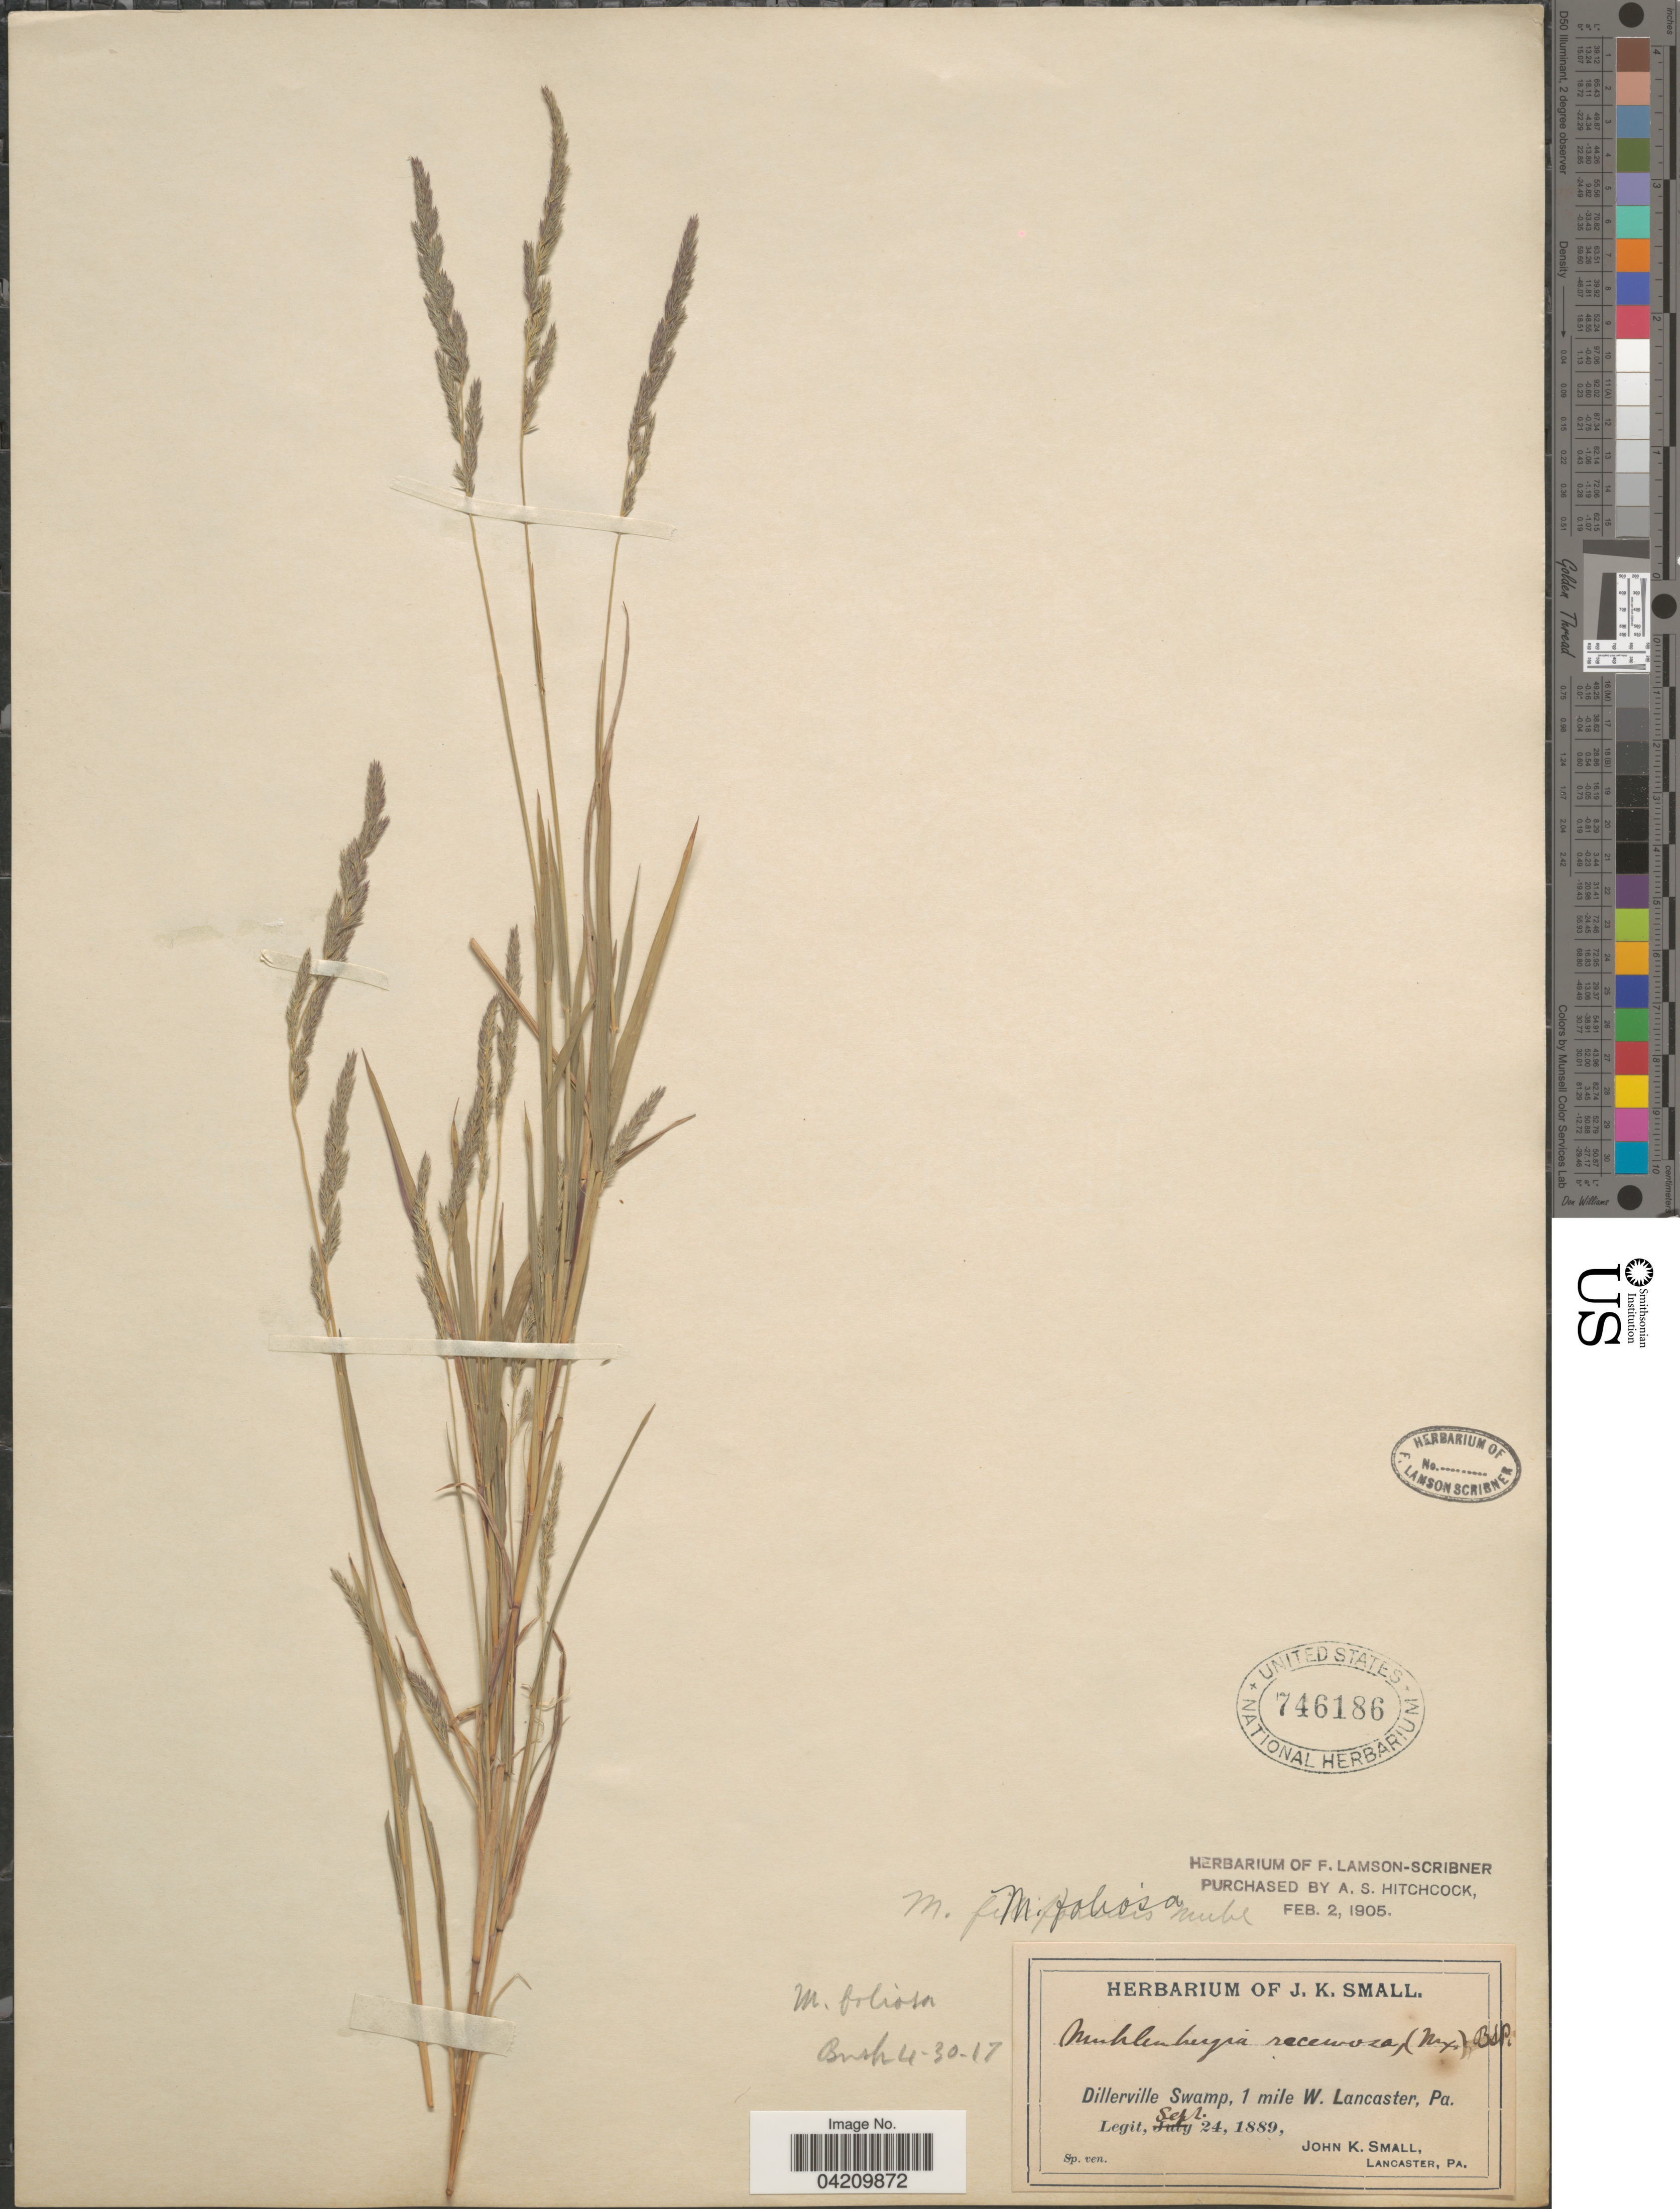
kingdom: Plantae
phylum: Tracheophyta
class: Liliopsida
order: Poales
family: Poaceae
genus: Muhlenbergia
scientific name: Muhlenbergia mexicana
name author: (L.) Trin.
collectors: J. K. Small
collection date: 1889-09-24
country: United States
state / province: Pennsylvania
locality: Dillverville Swamp, 1 mile W. Lancaster.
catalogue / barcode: US 746186